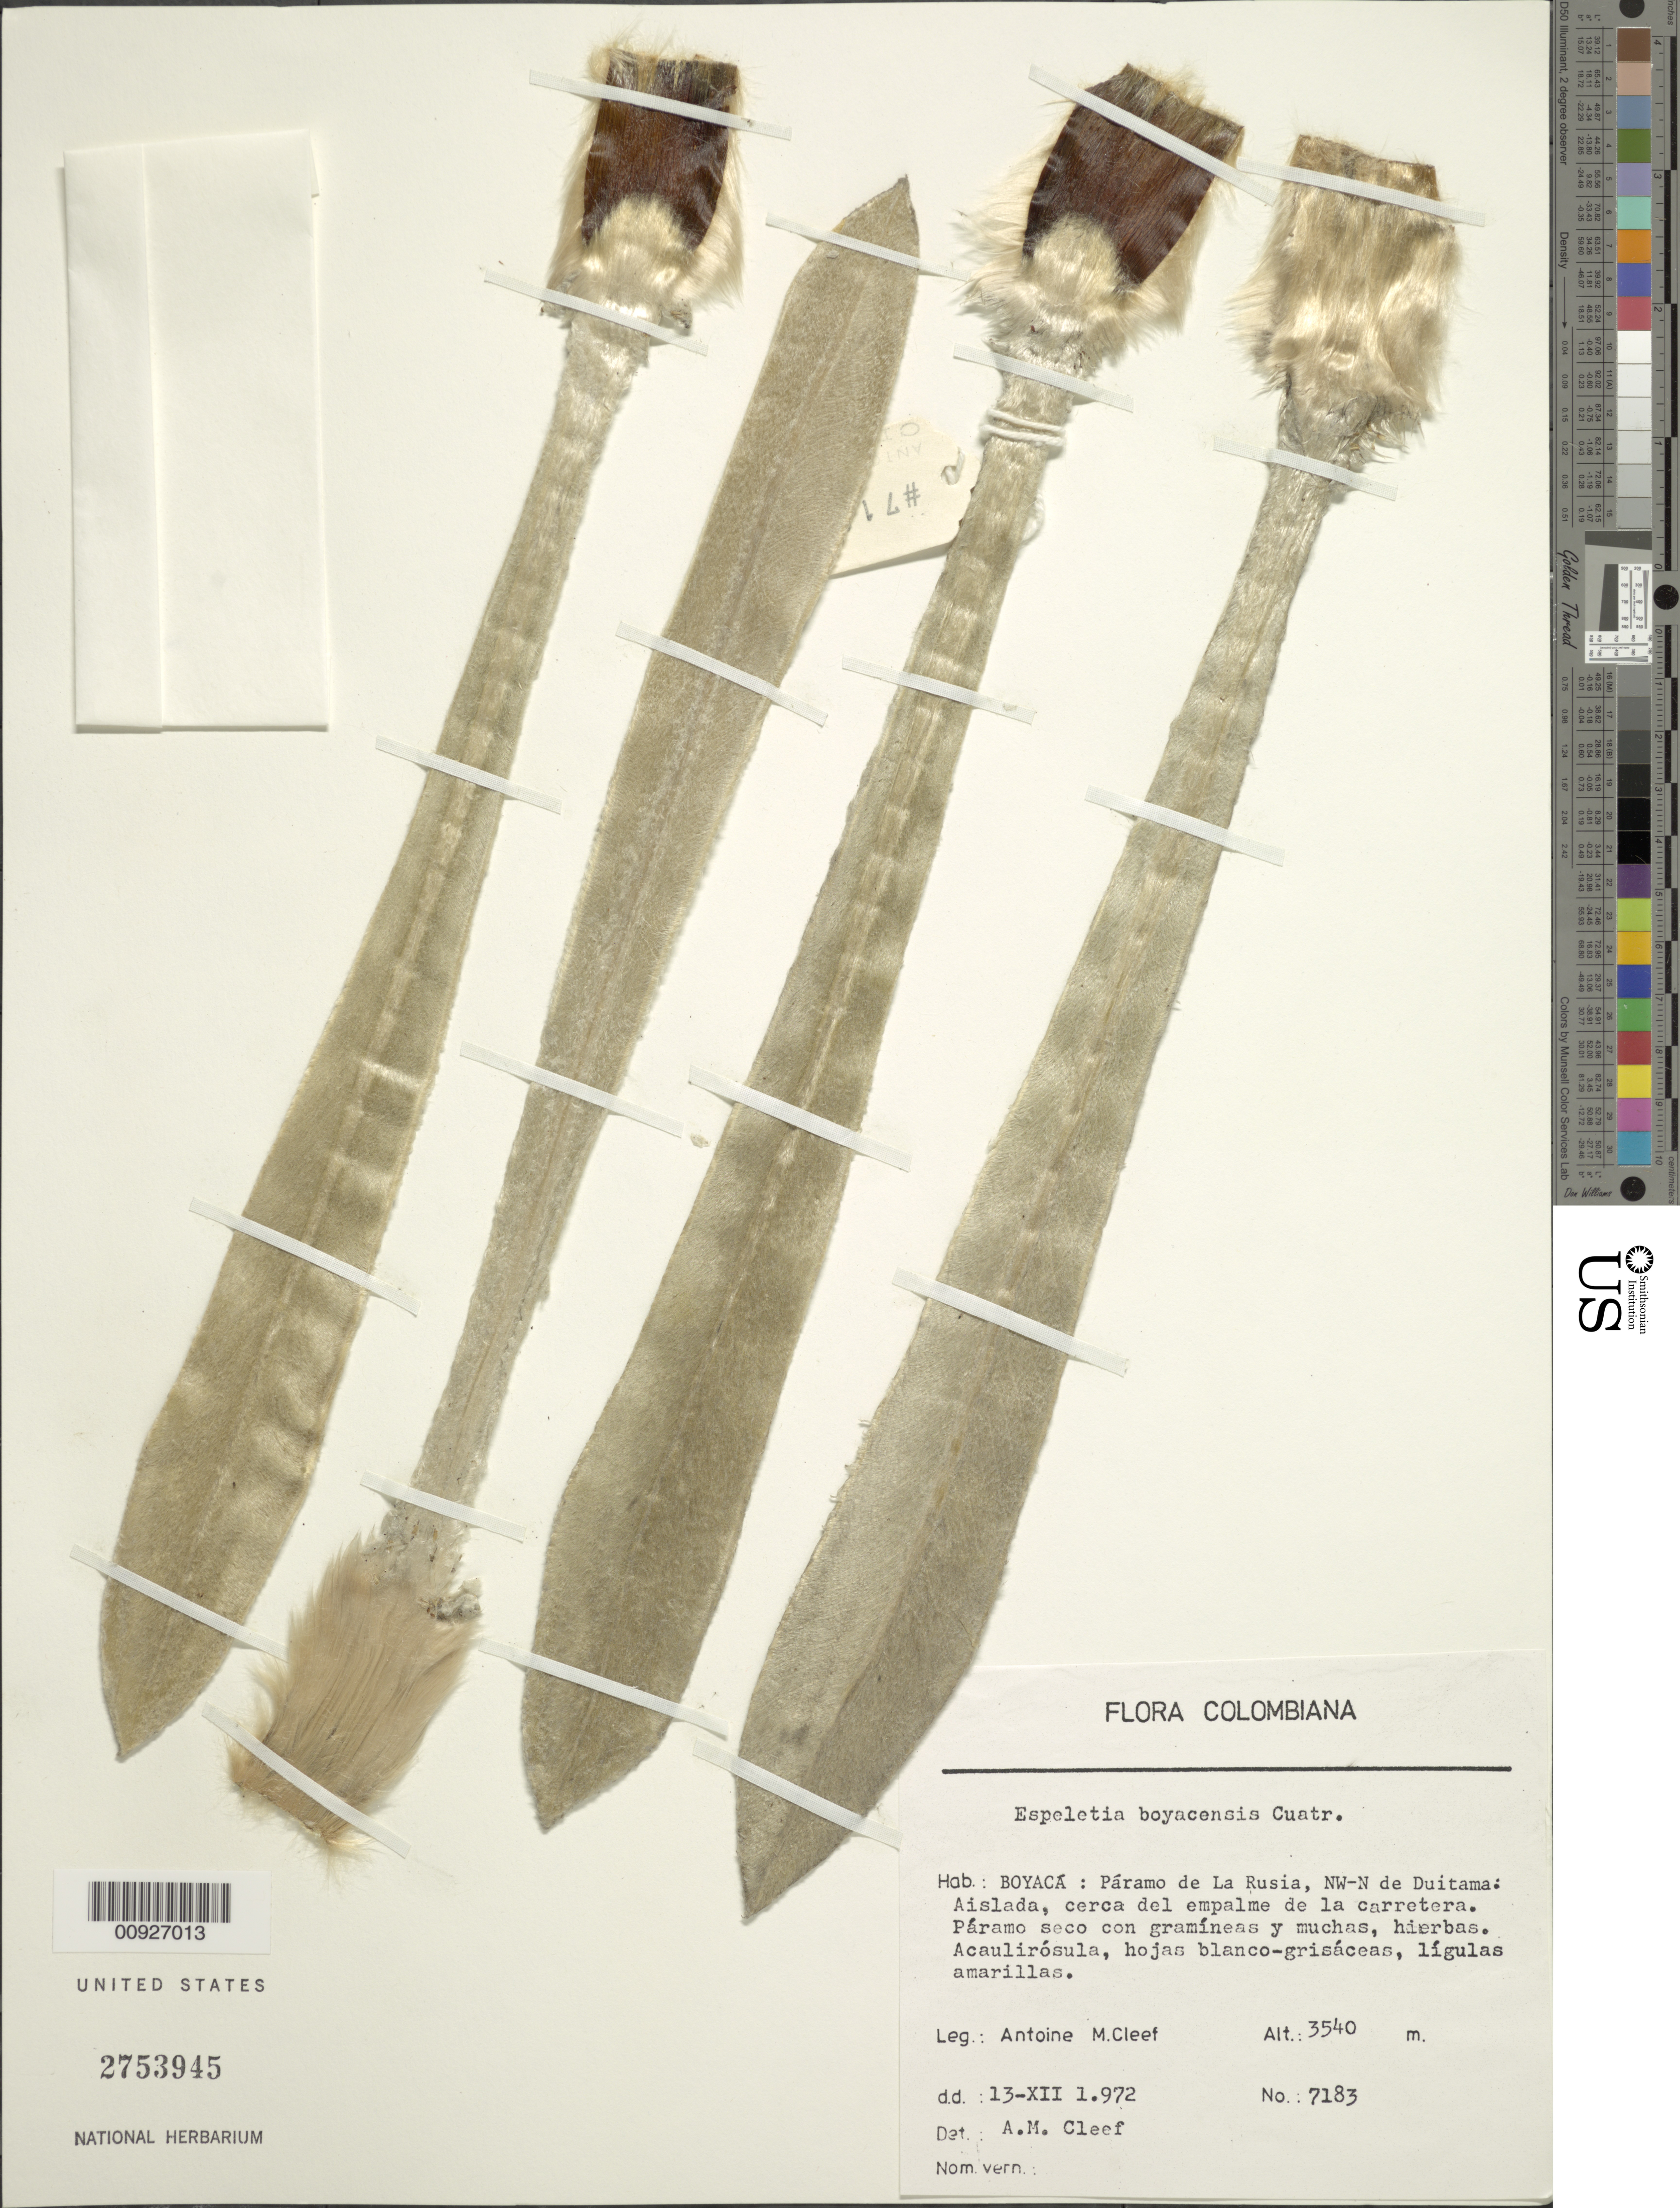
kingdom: Plantae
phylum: Tracheophyta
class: Magnoliopsida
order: Asterales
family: Asteraceae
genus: Espeletia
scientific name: Espeletia boyacensis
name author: Cuatrec.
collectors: A. M. Cleef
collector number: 7183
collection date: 1972-12-13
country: Colombia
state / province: Boyacá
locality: P. de La Rusia. Páramo de La Rusia, NW-N de Duitama. Aislada, cerca del empalme de la carretera.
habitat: Páramo seco con gramíneas y muchas hierbas.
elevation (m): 3540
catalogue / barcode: US 2753945